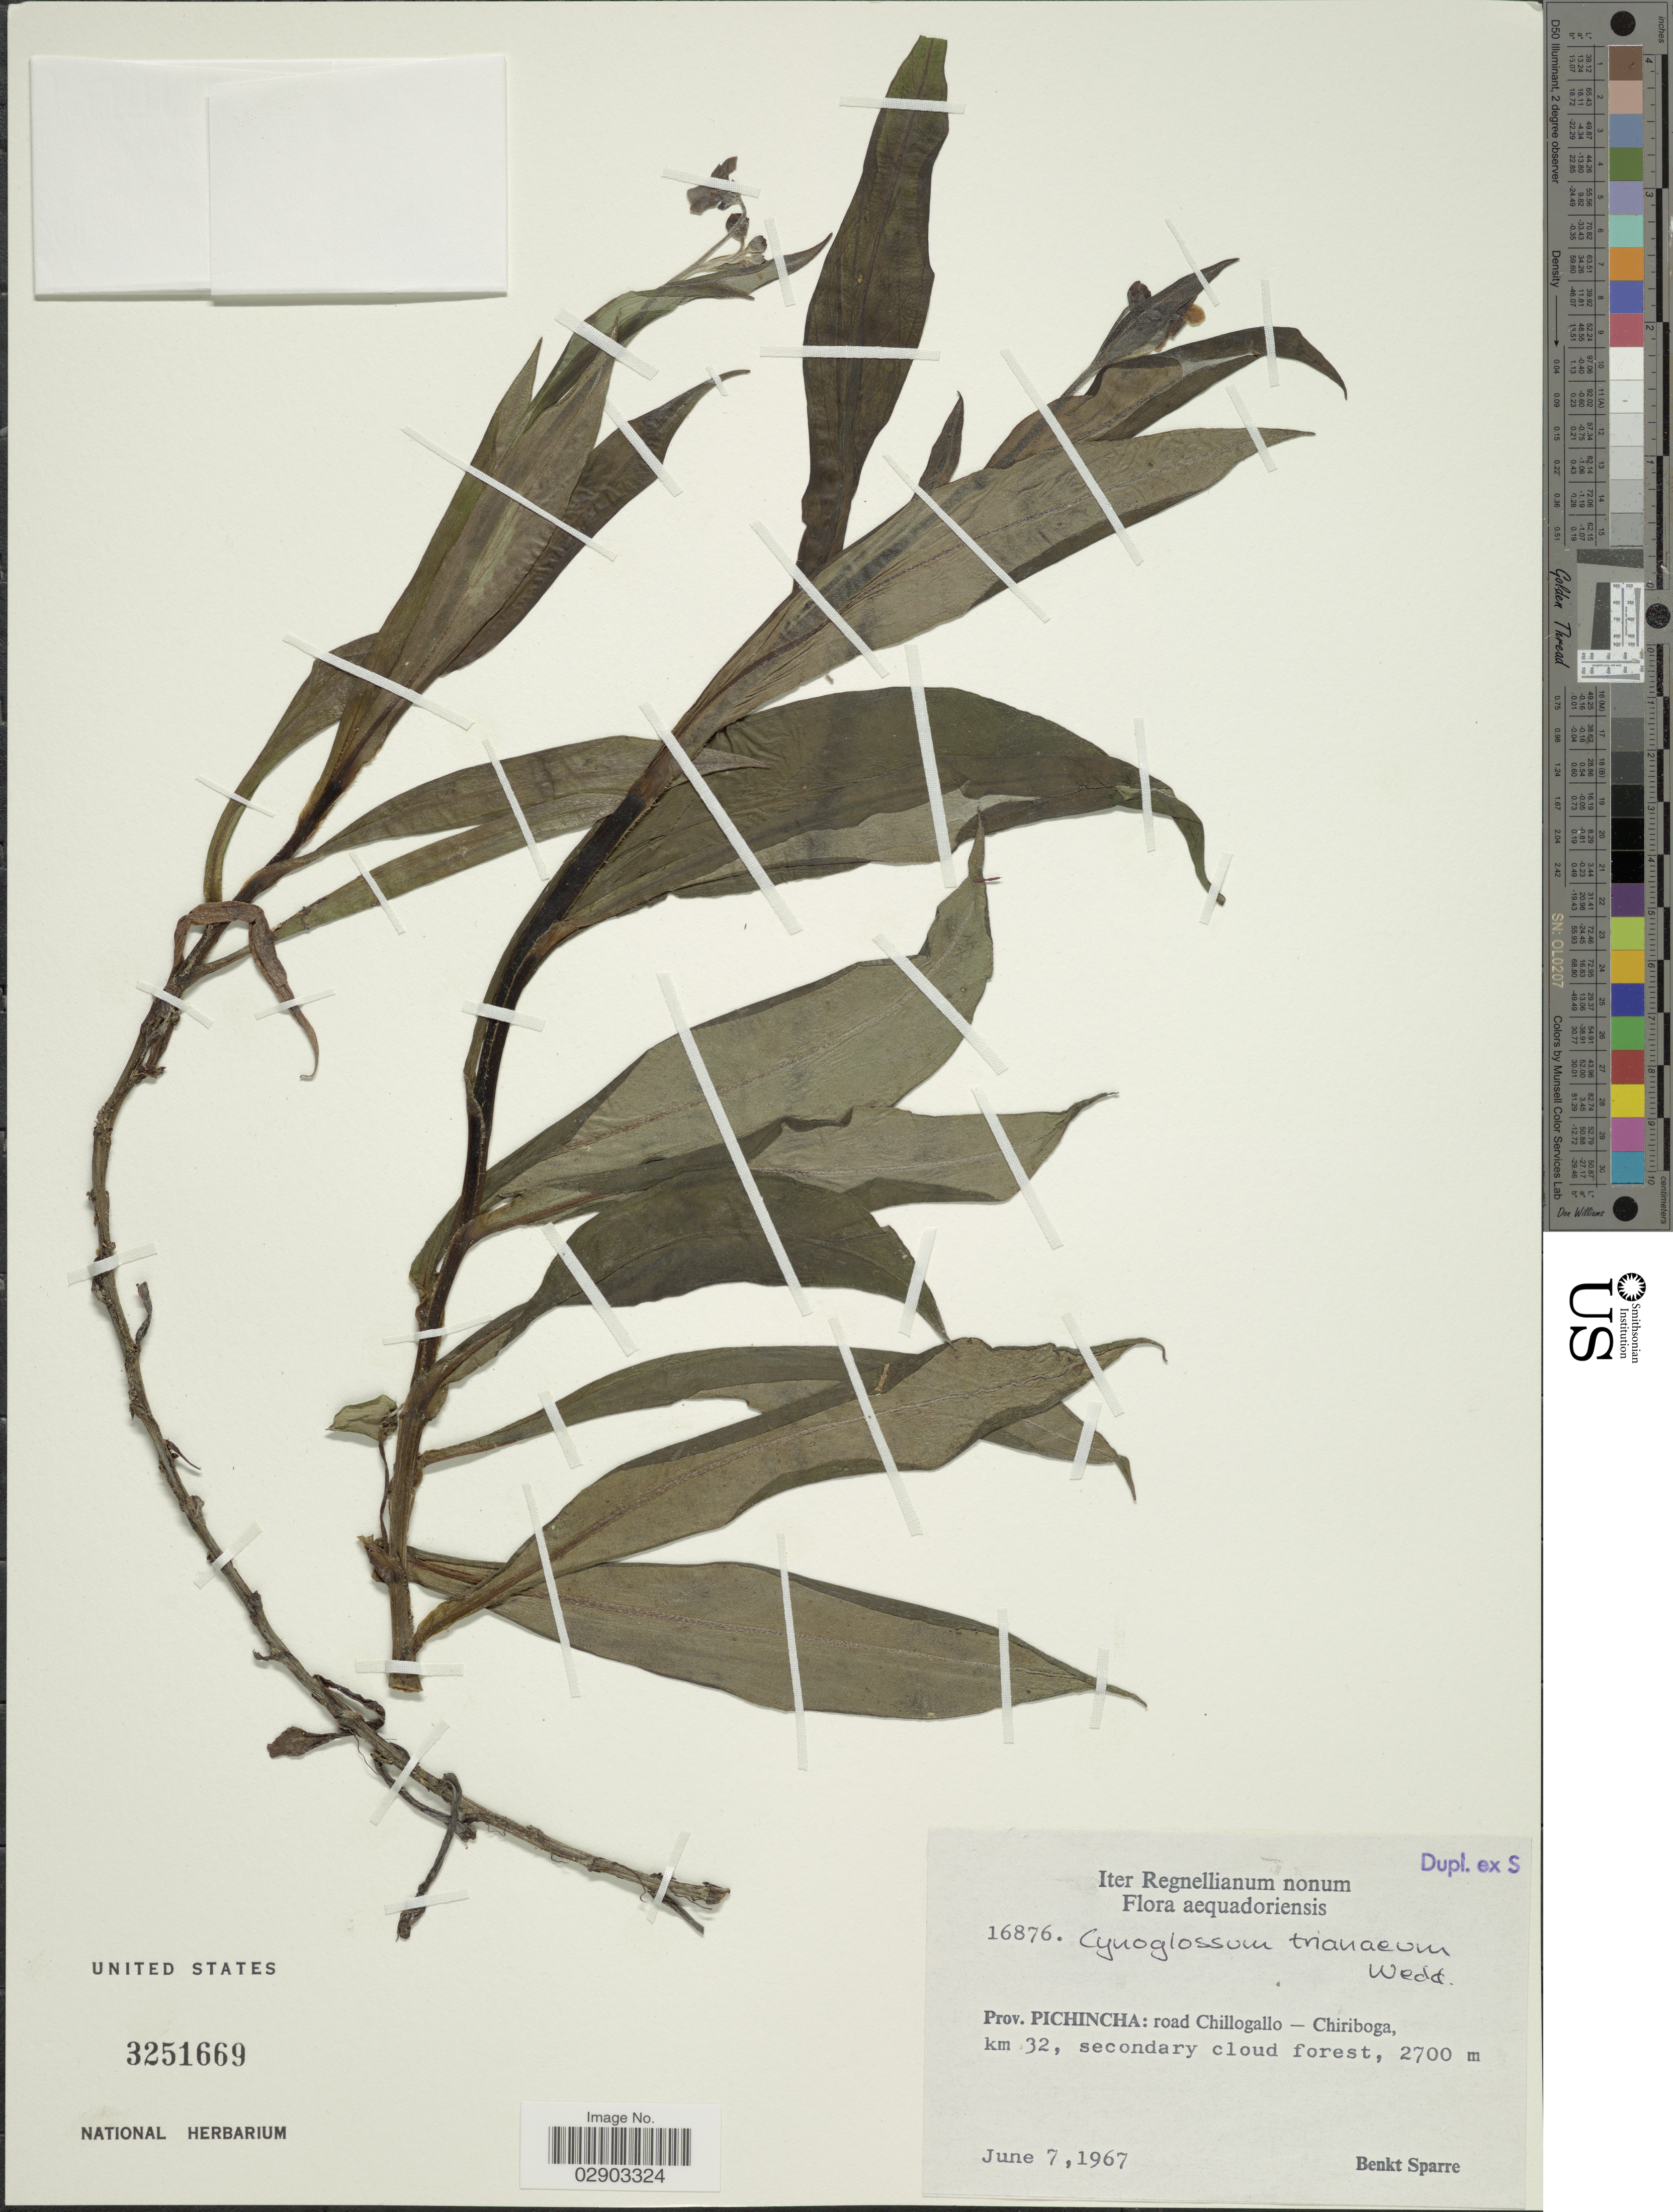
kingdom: Plantae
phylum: Tracheophyta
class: Magnoliopsida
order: Boraginales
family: Boraginaceae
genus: Cynoglossum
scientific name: Cynoglossum trianaeum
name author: Wedd.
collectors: B. Sparre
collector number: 16876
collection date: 1967-06-07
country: Ecuador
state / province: Pichincha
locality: Road Chillogallo - Chiriboga, km 32.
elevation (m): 2700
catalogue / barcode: US 3251669